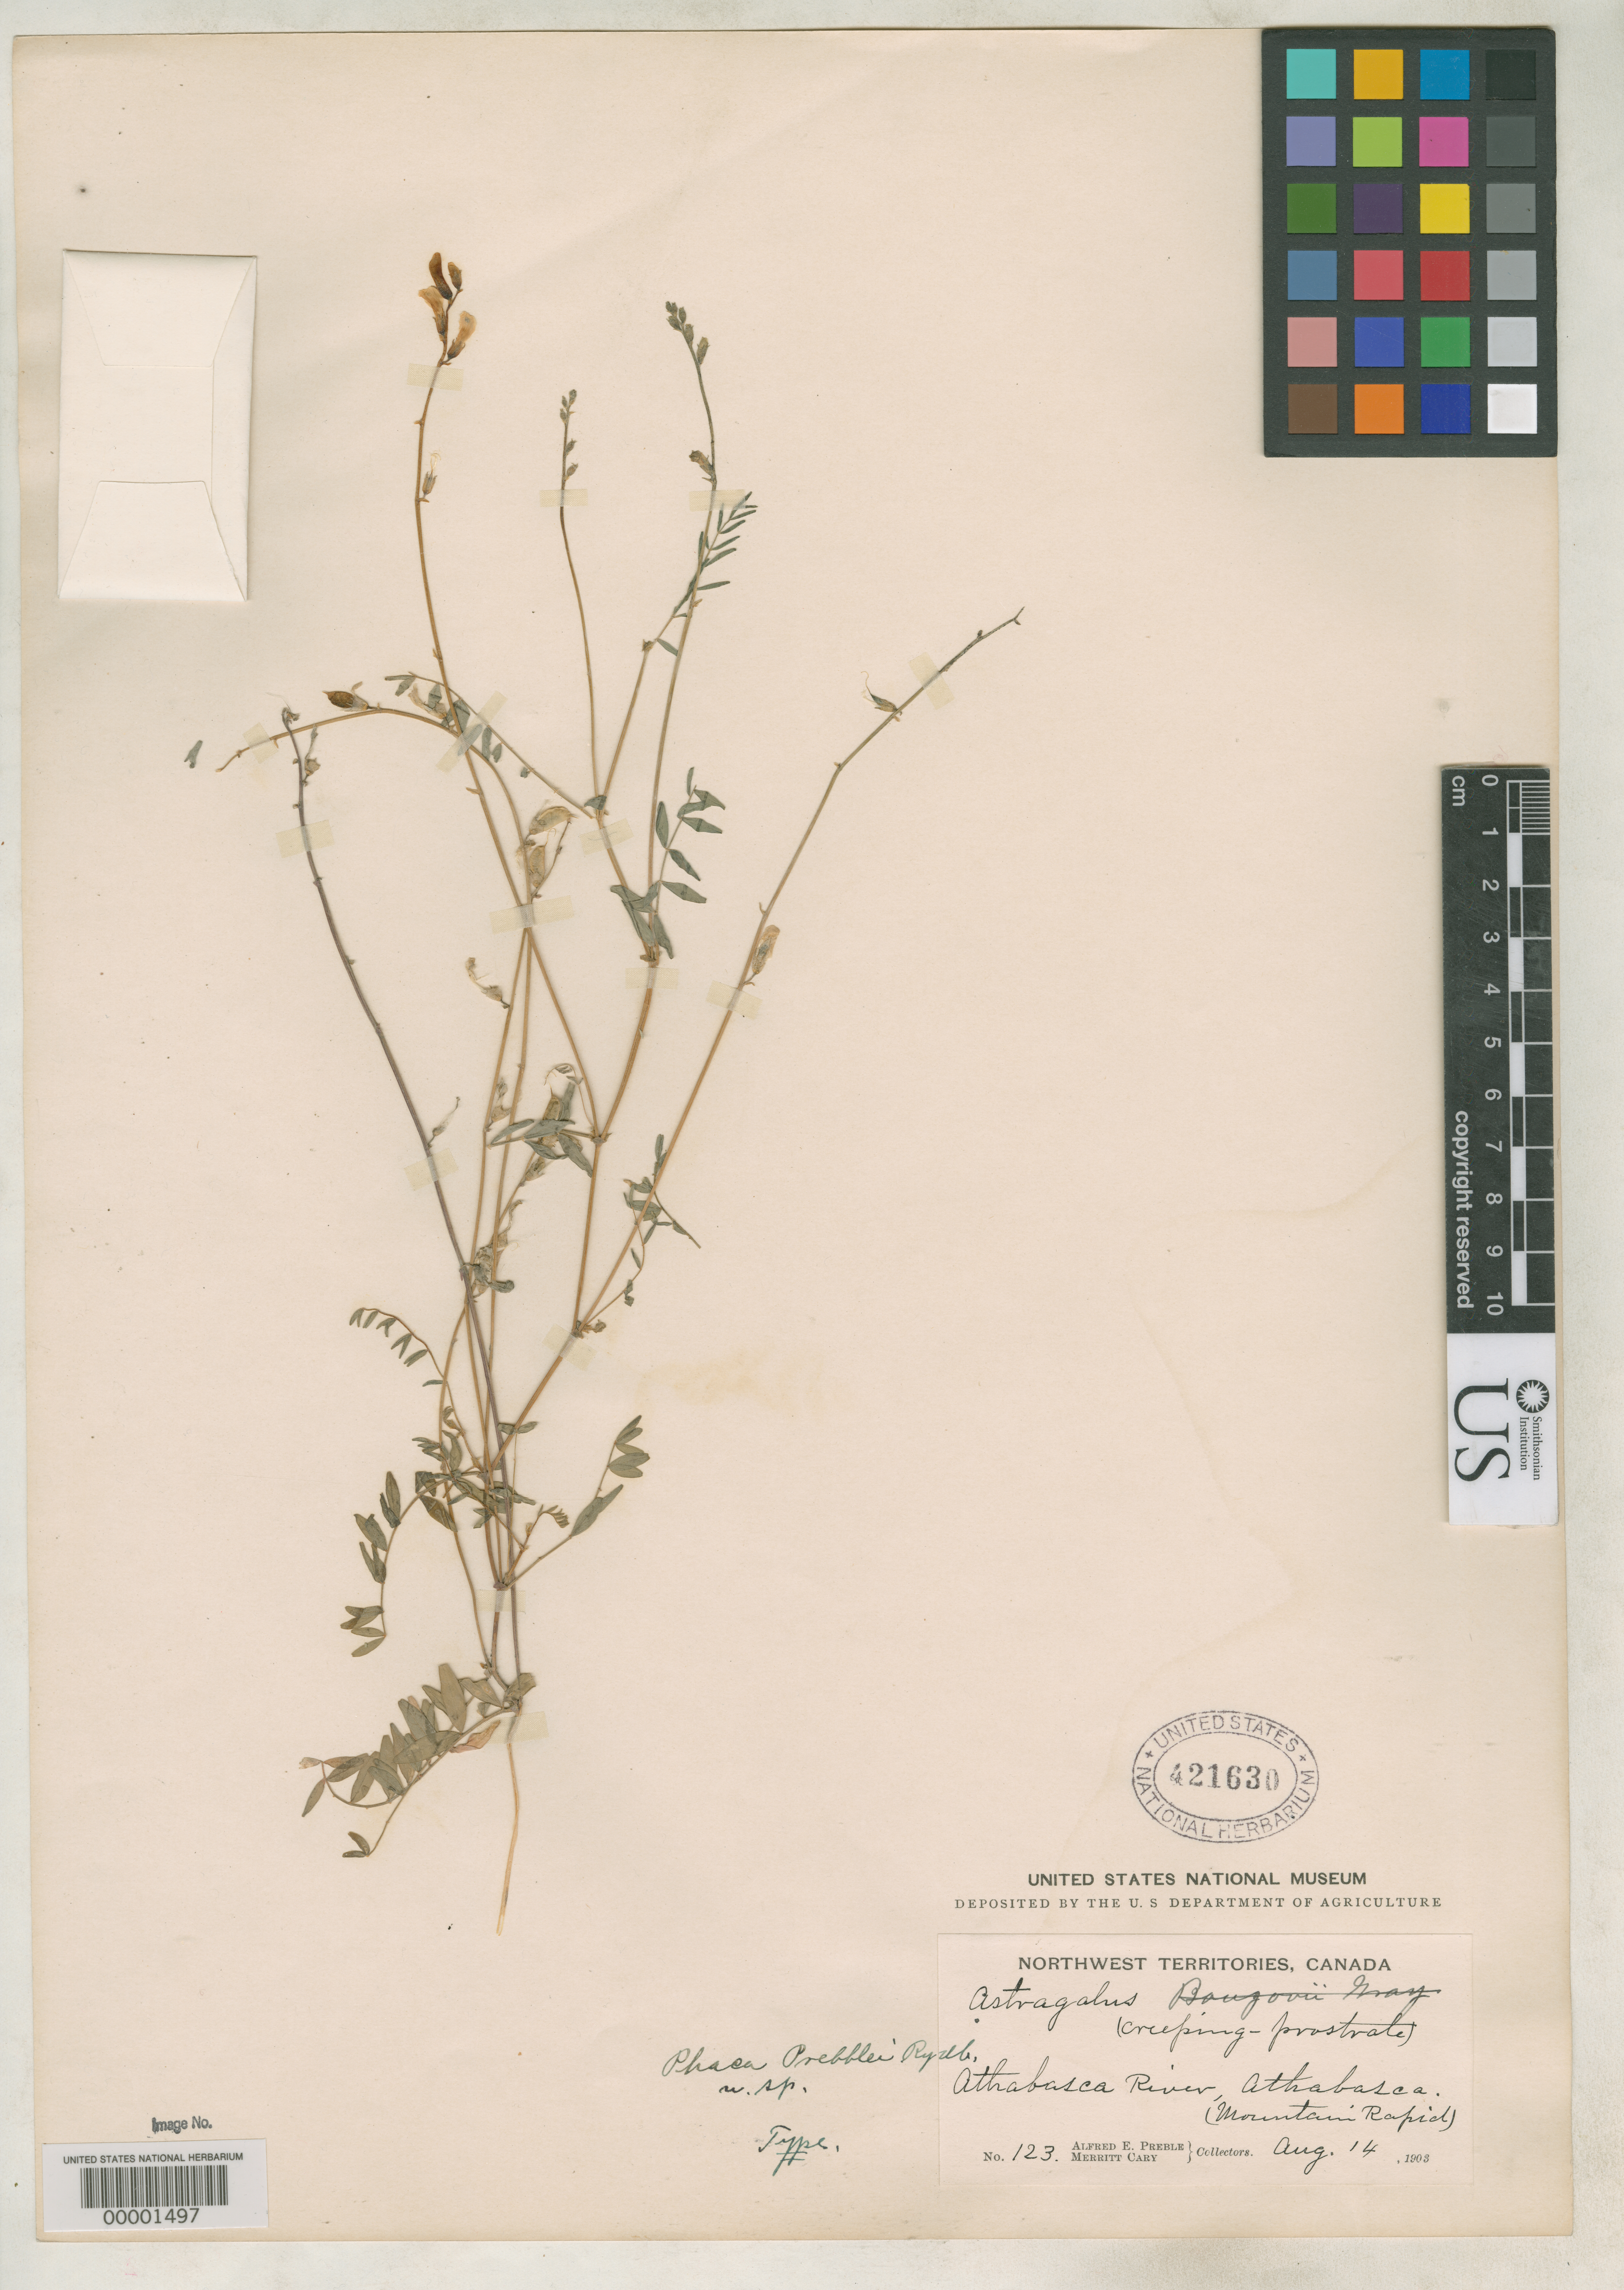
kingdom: Plantae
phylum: Tracheophyta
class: Magnoliopsida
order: Fabales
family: Fabaceae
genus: Phaca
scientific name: Phaca prebblei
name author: Rydb.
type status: Holotype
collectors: A. Preble & M. Cary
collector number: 123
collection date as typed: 14 Aug 1903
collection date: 1903-08-14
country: Canada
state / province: Alberta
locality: Athabasca River.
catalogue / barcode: US 421630